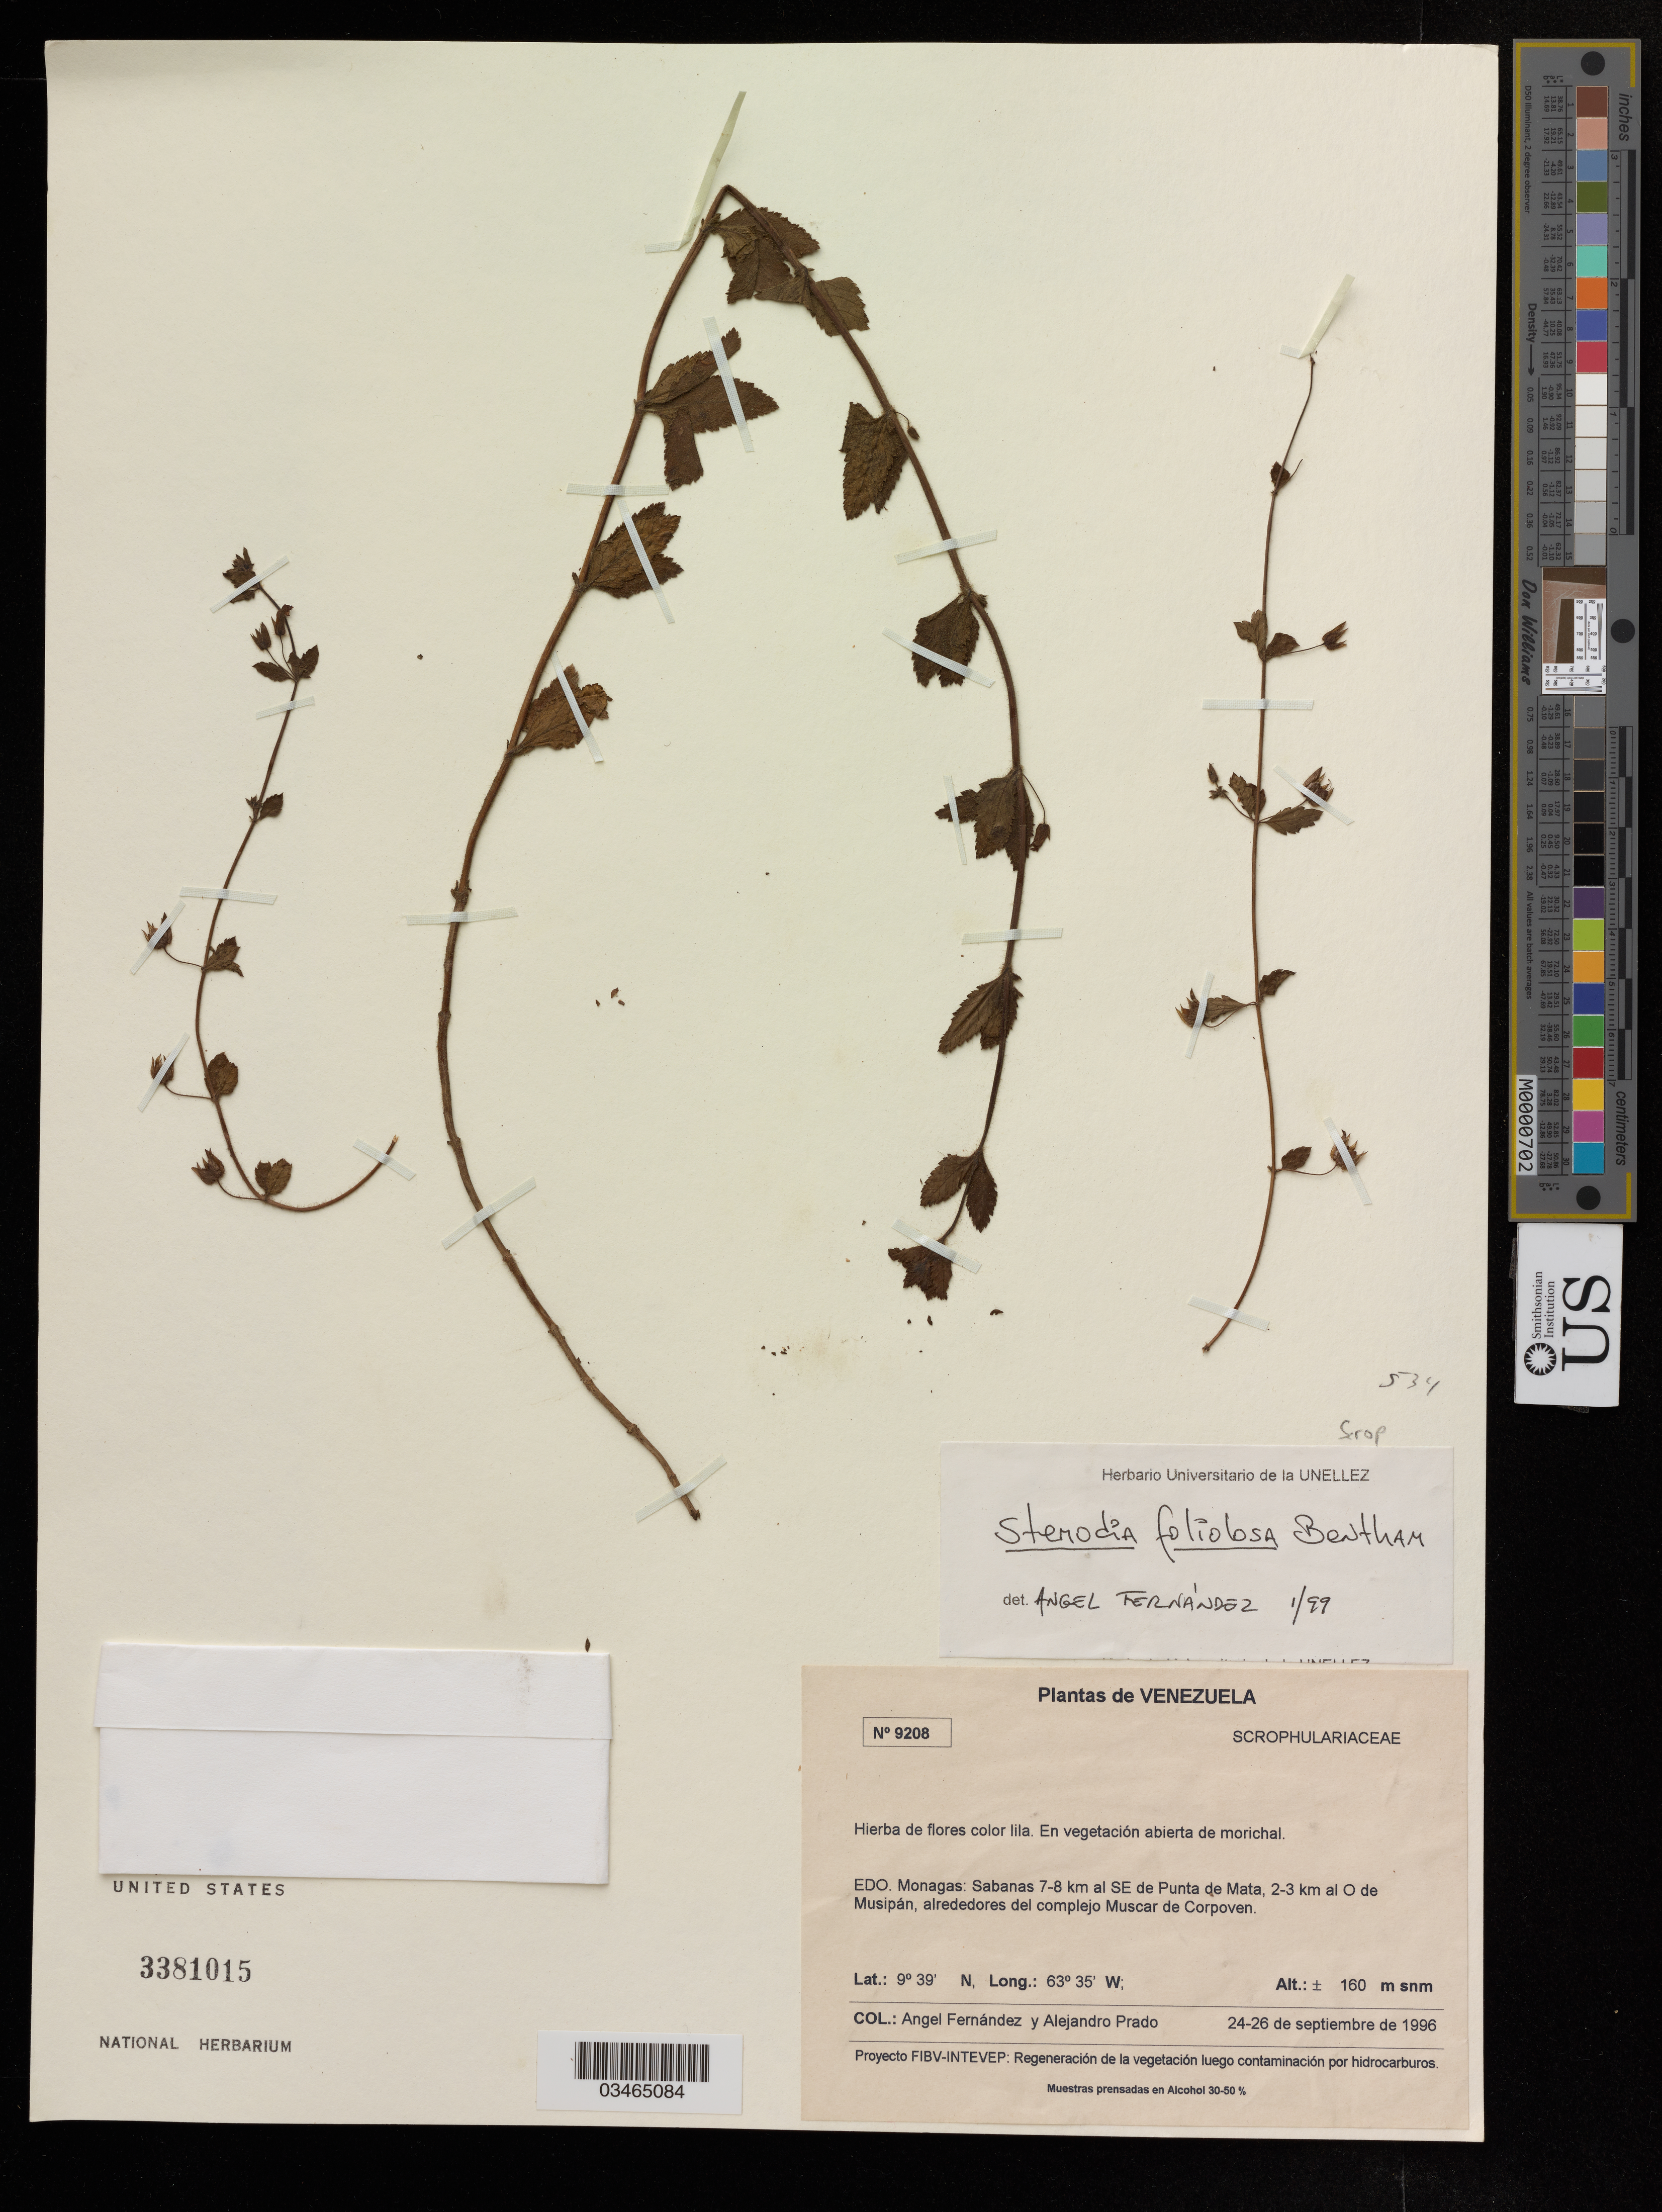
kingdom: Plantae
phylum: Tracheophyta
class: Magnoliopsida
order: Lamiales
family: Plantaginaceae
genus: Stemodia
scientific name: Stemodia foliosa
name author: Benth.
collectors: A. Fernández & A. L. Prado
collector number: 9208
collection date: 1966-09-24/1966-09-26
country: Venezuela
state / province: Monagas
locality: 7-8 km al SE de Punta de Mata, 2-3 km al O de Musipan.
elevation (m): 160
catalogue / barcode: US 3381015